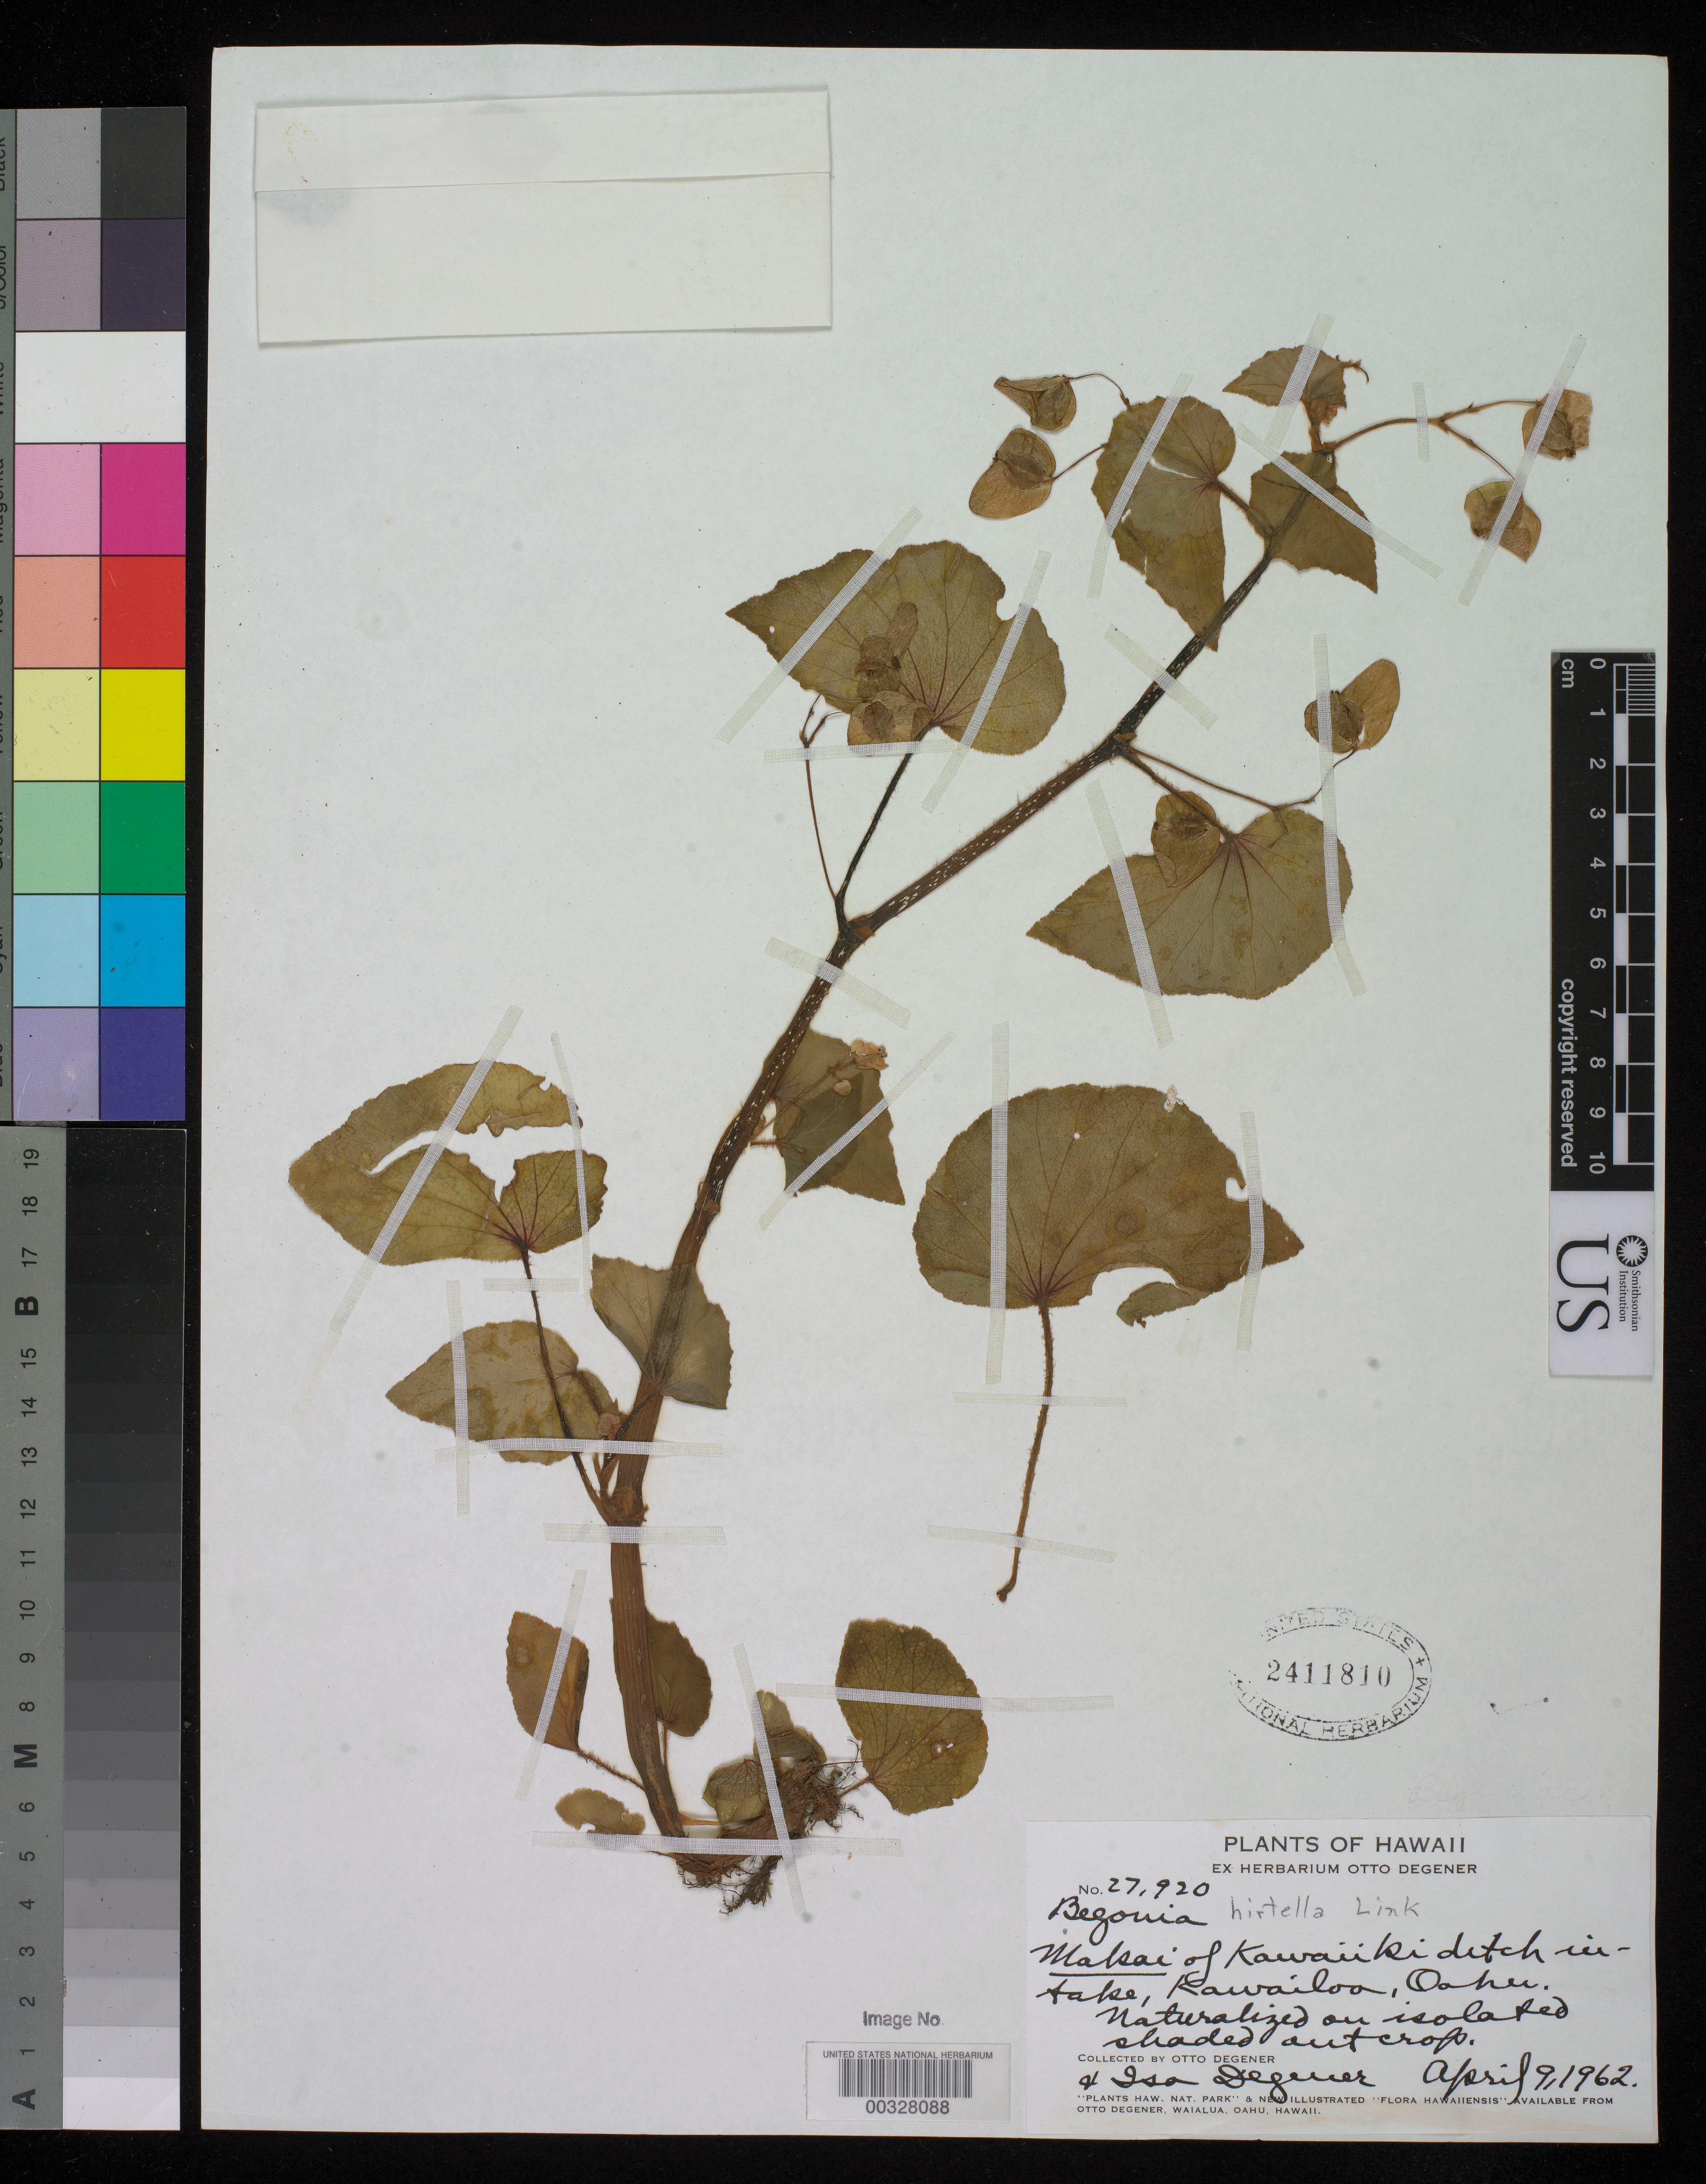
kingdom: Plantae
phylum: Tracheophyta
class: Magnoliopsida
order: Cucurbitales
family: Begoniaceae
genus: Begonia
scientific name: Begonia hirtella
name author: Link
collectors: O. Degener & I. Degener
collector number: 27920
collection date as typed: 09 Apr 1962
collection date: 1962-04-09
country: United States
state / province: Hawaii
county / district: Honolulu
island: Oahu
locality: Malsai of kawaiiki ditch intake, kawailoo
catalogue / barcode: US 2411810